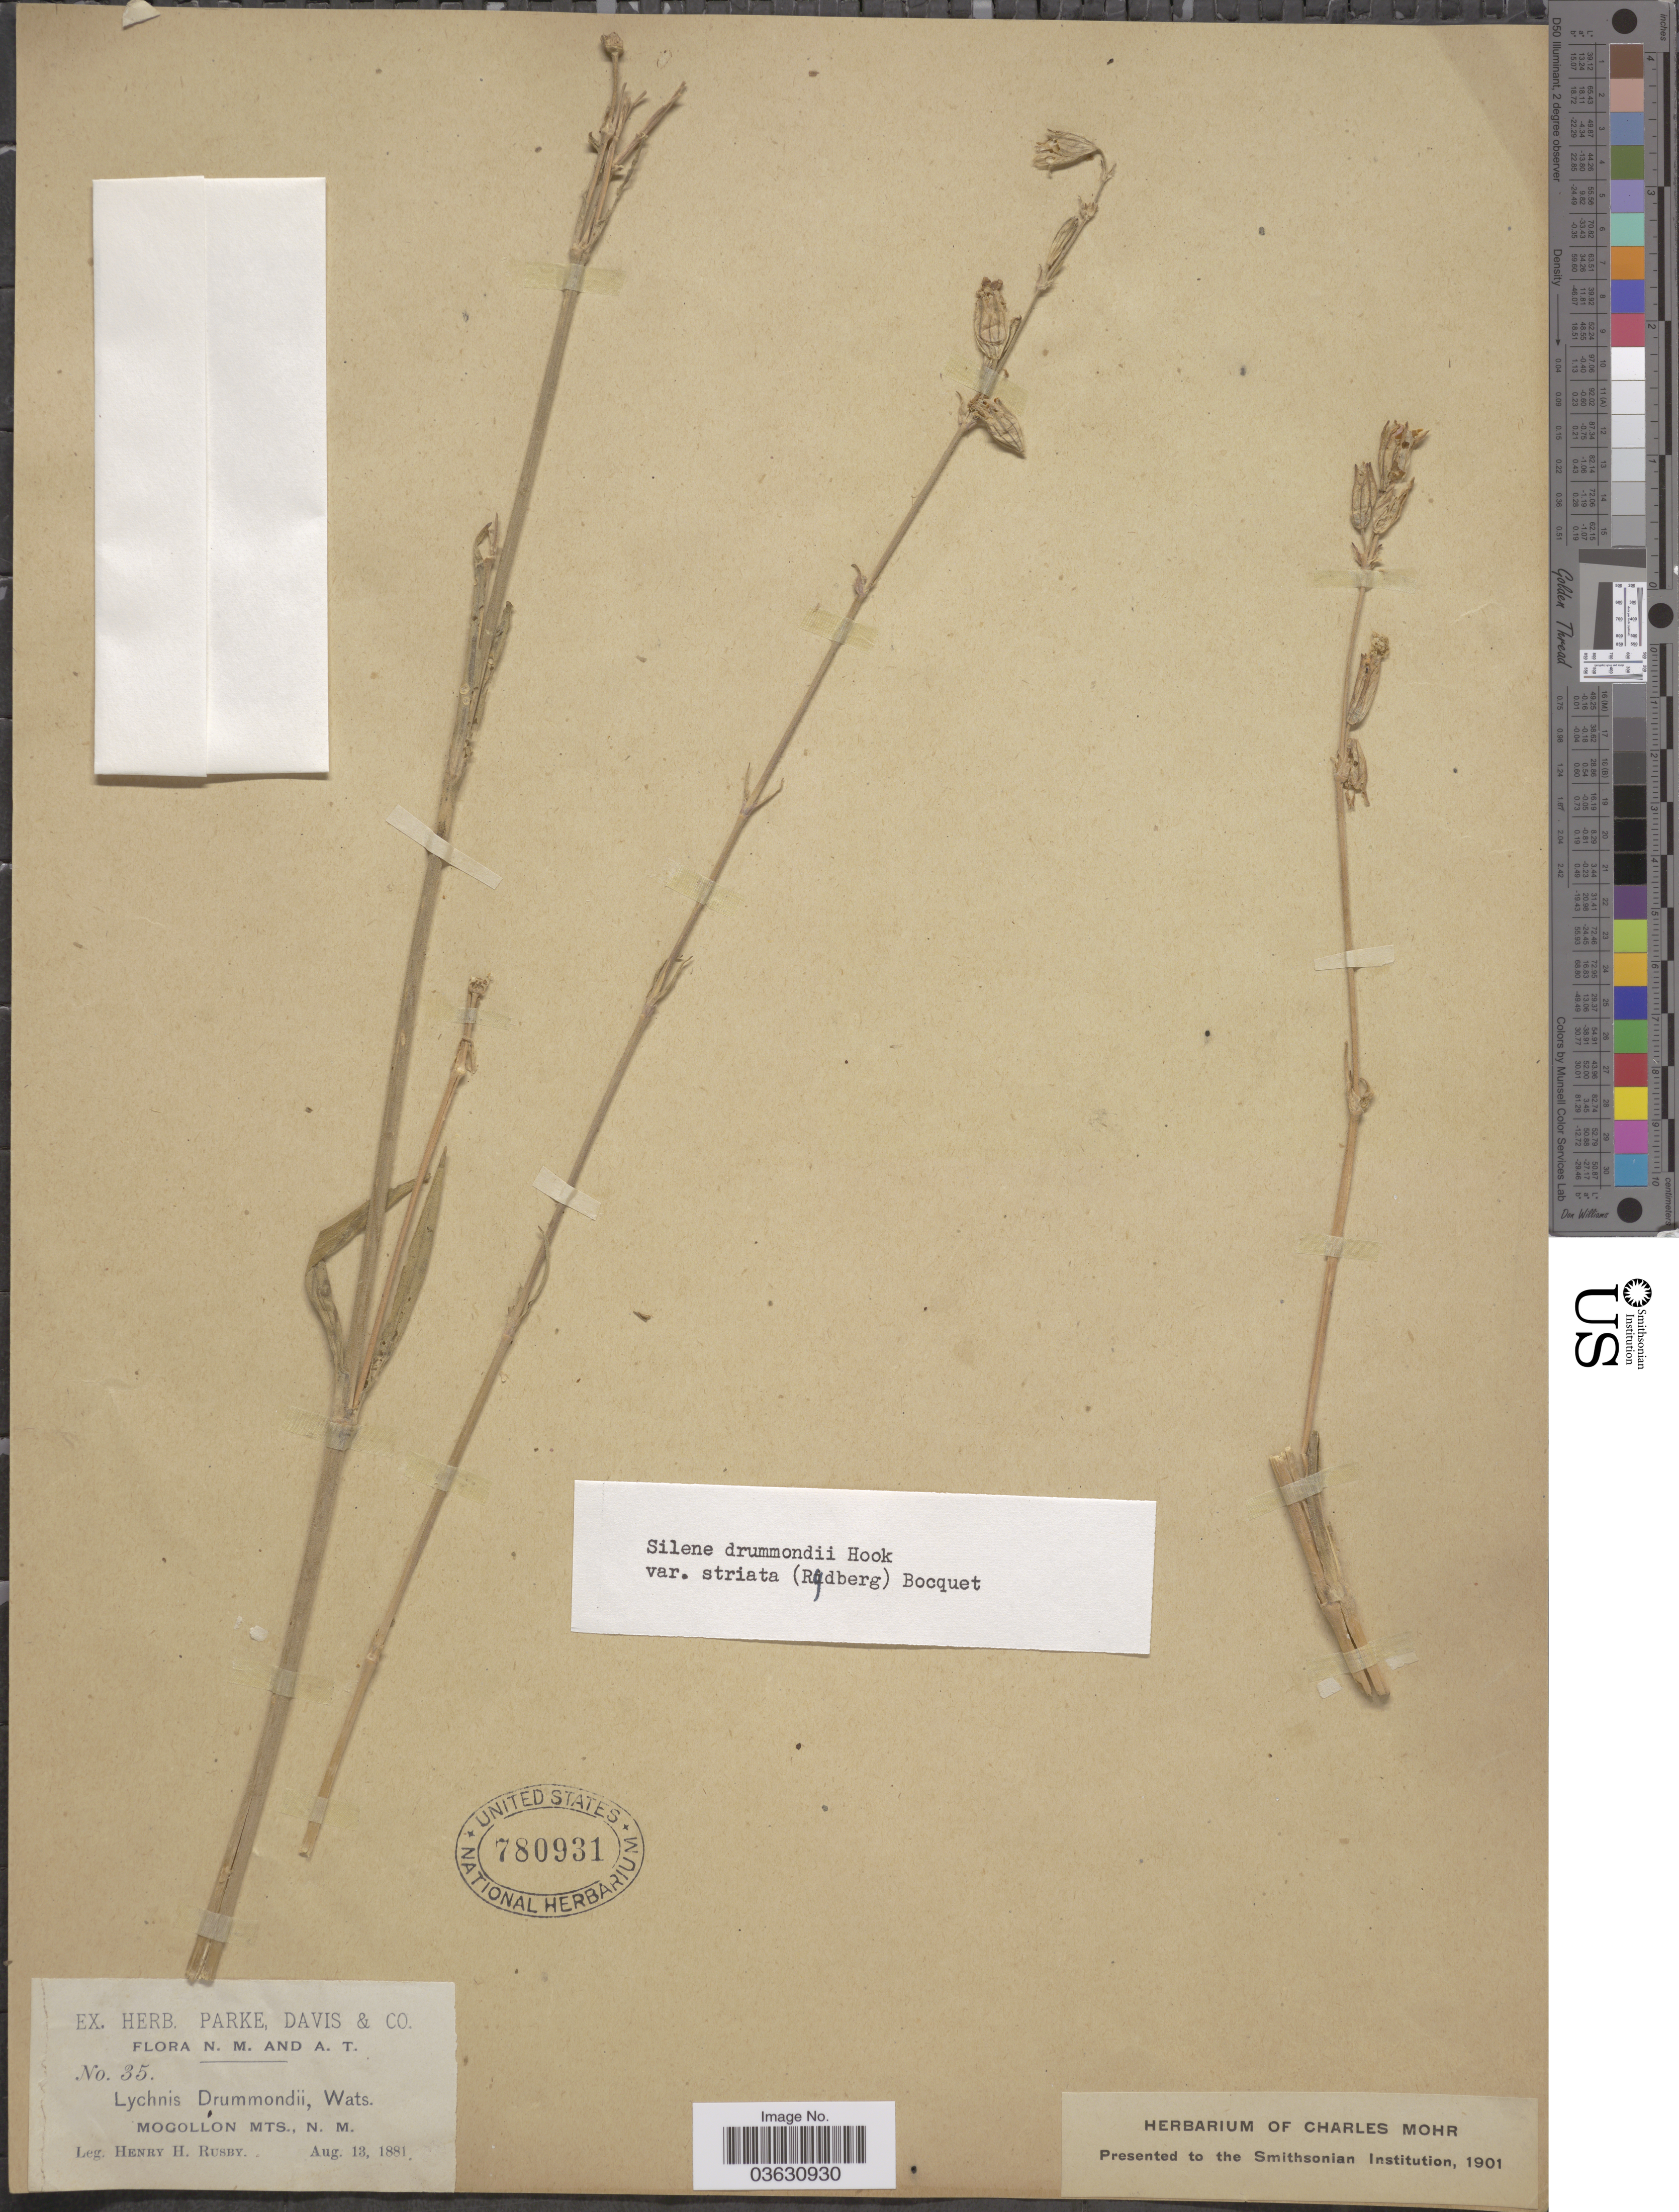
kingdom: Plantae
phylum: Tracheophyta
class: Magnoliopsida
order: Caryophyllales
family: Caryophyllaceae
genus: Silene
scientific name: Silene drummondii var. striata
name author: (Rydb.) Bocquet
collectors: H. H. Rusby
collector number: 35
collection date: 1881-08-13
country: United States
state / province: New Mexico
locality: Mogollon Mts.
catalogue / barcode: US 780931